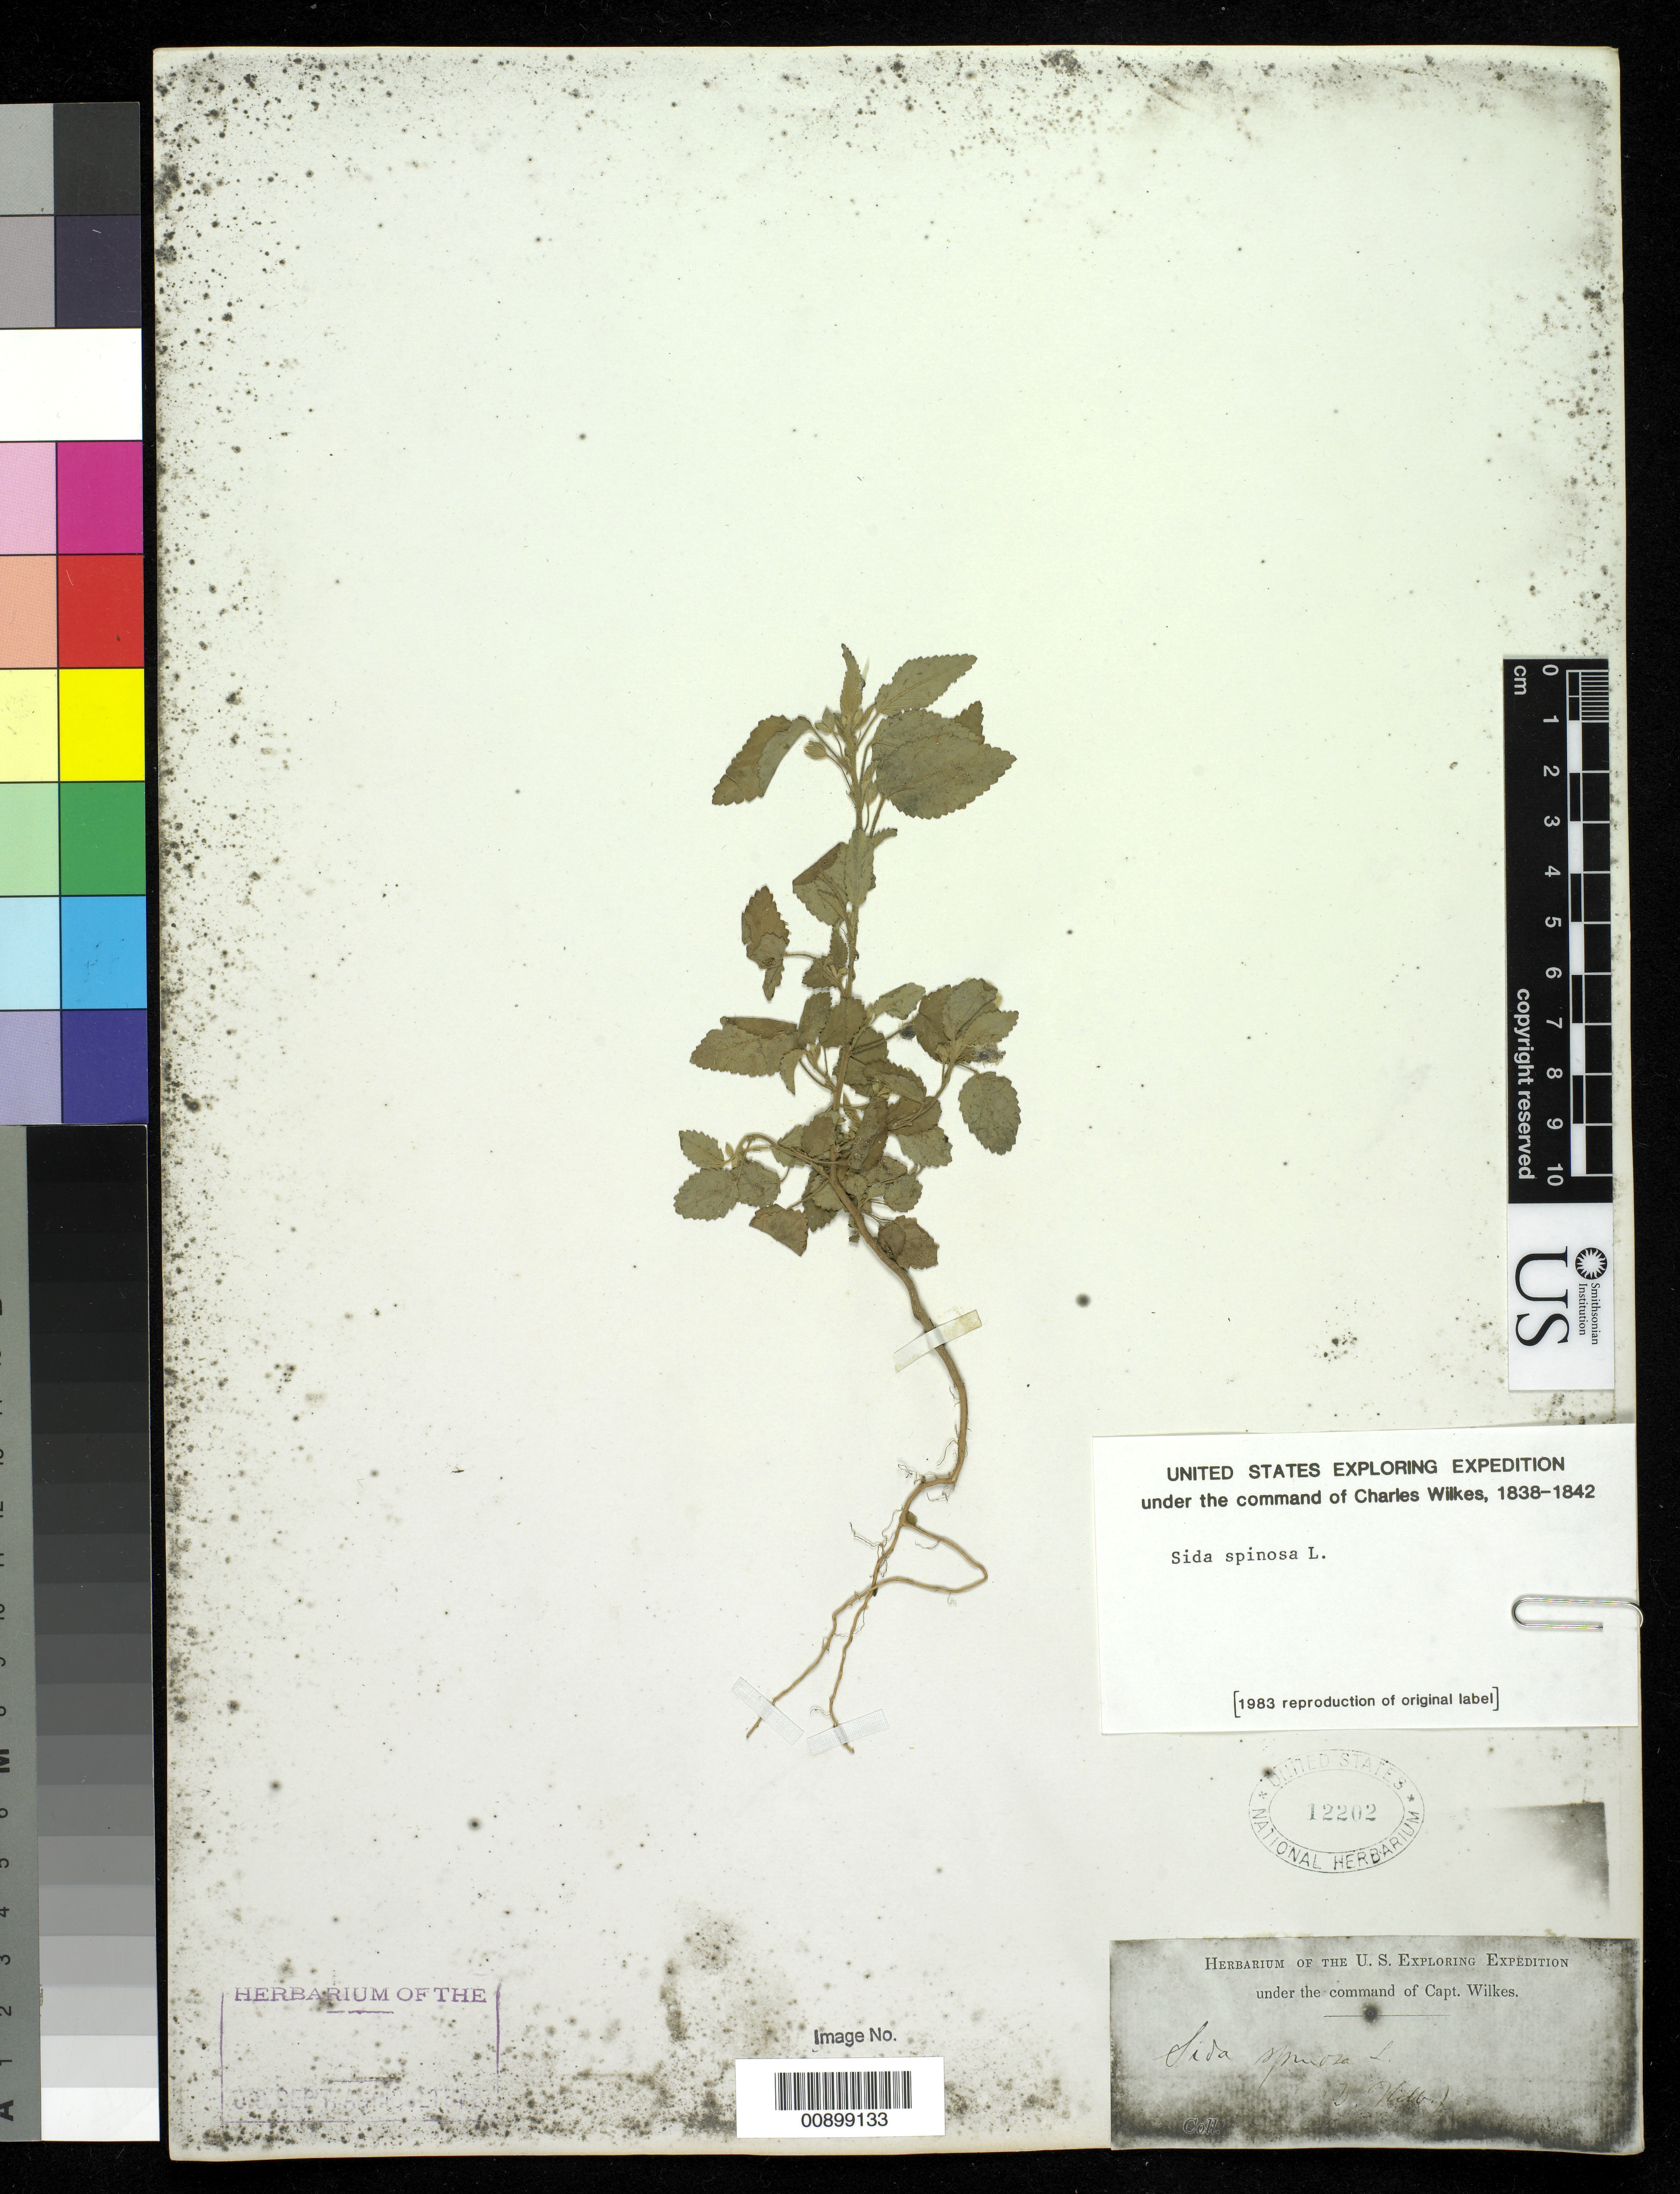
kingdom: Plantae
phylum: Tracheophyta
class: Magnoliopsida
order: Malvales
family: Malvaceae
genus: Sida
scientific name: Sida spinosa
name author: L.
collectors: Wilkes Explor. Exped.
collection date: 1838/1842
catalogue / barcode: US 12202